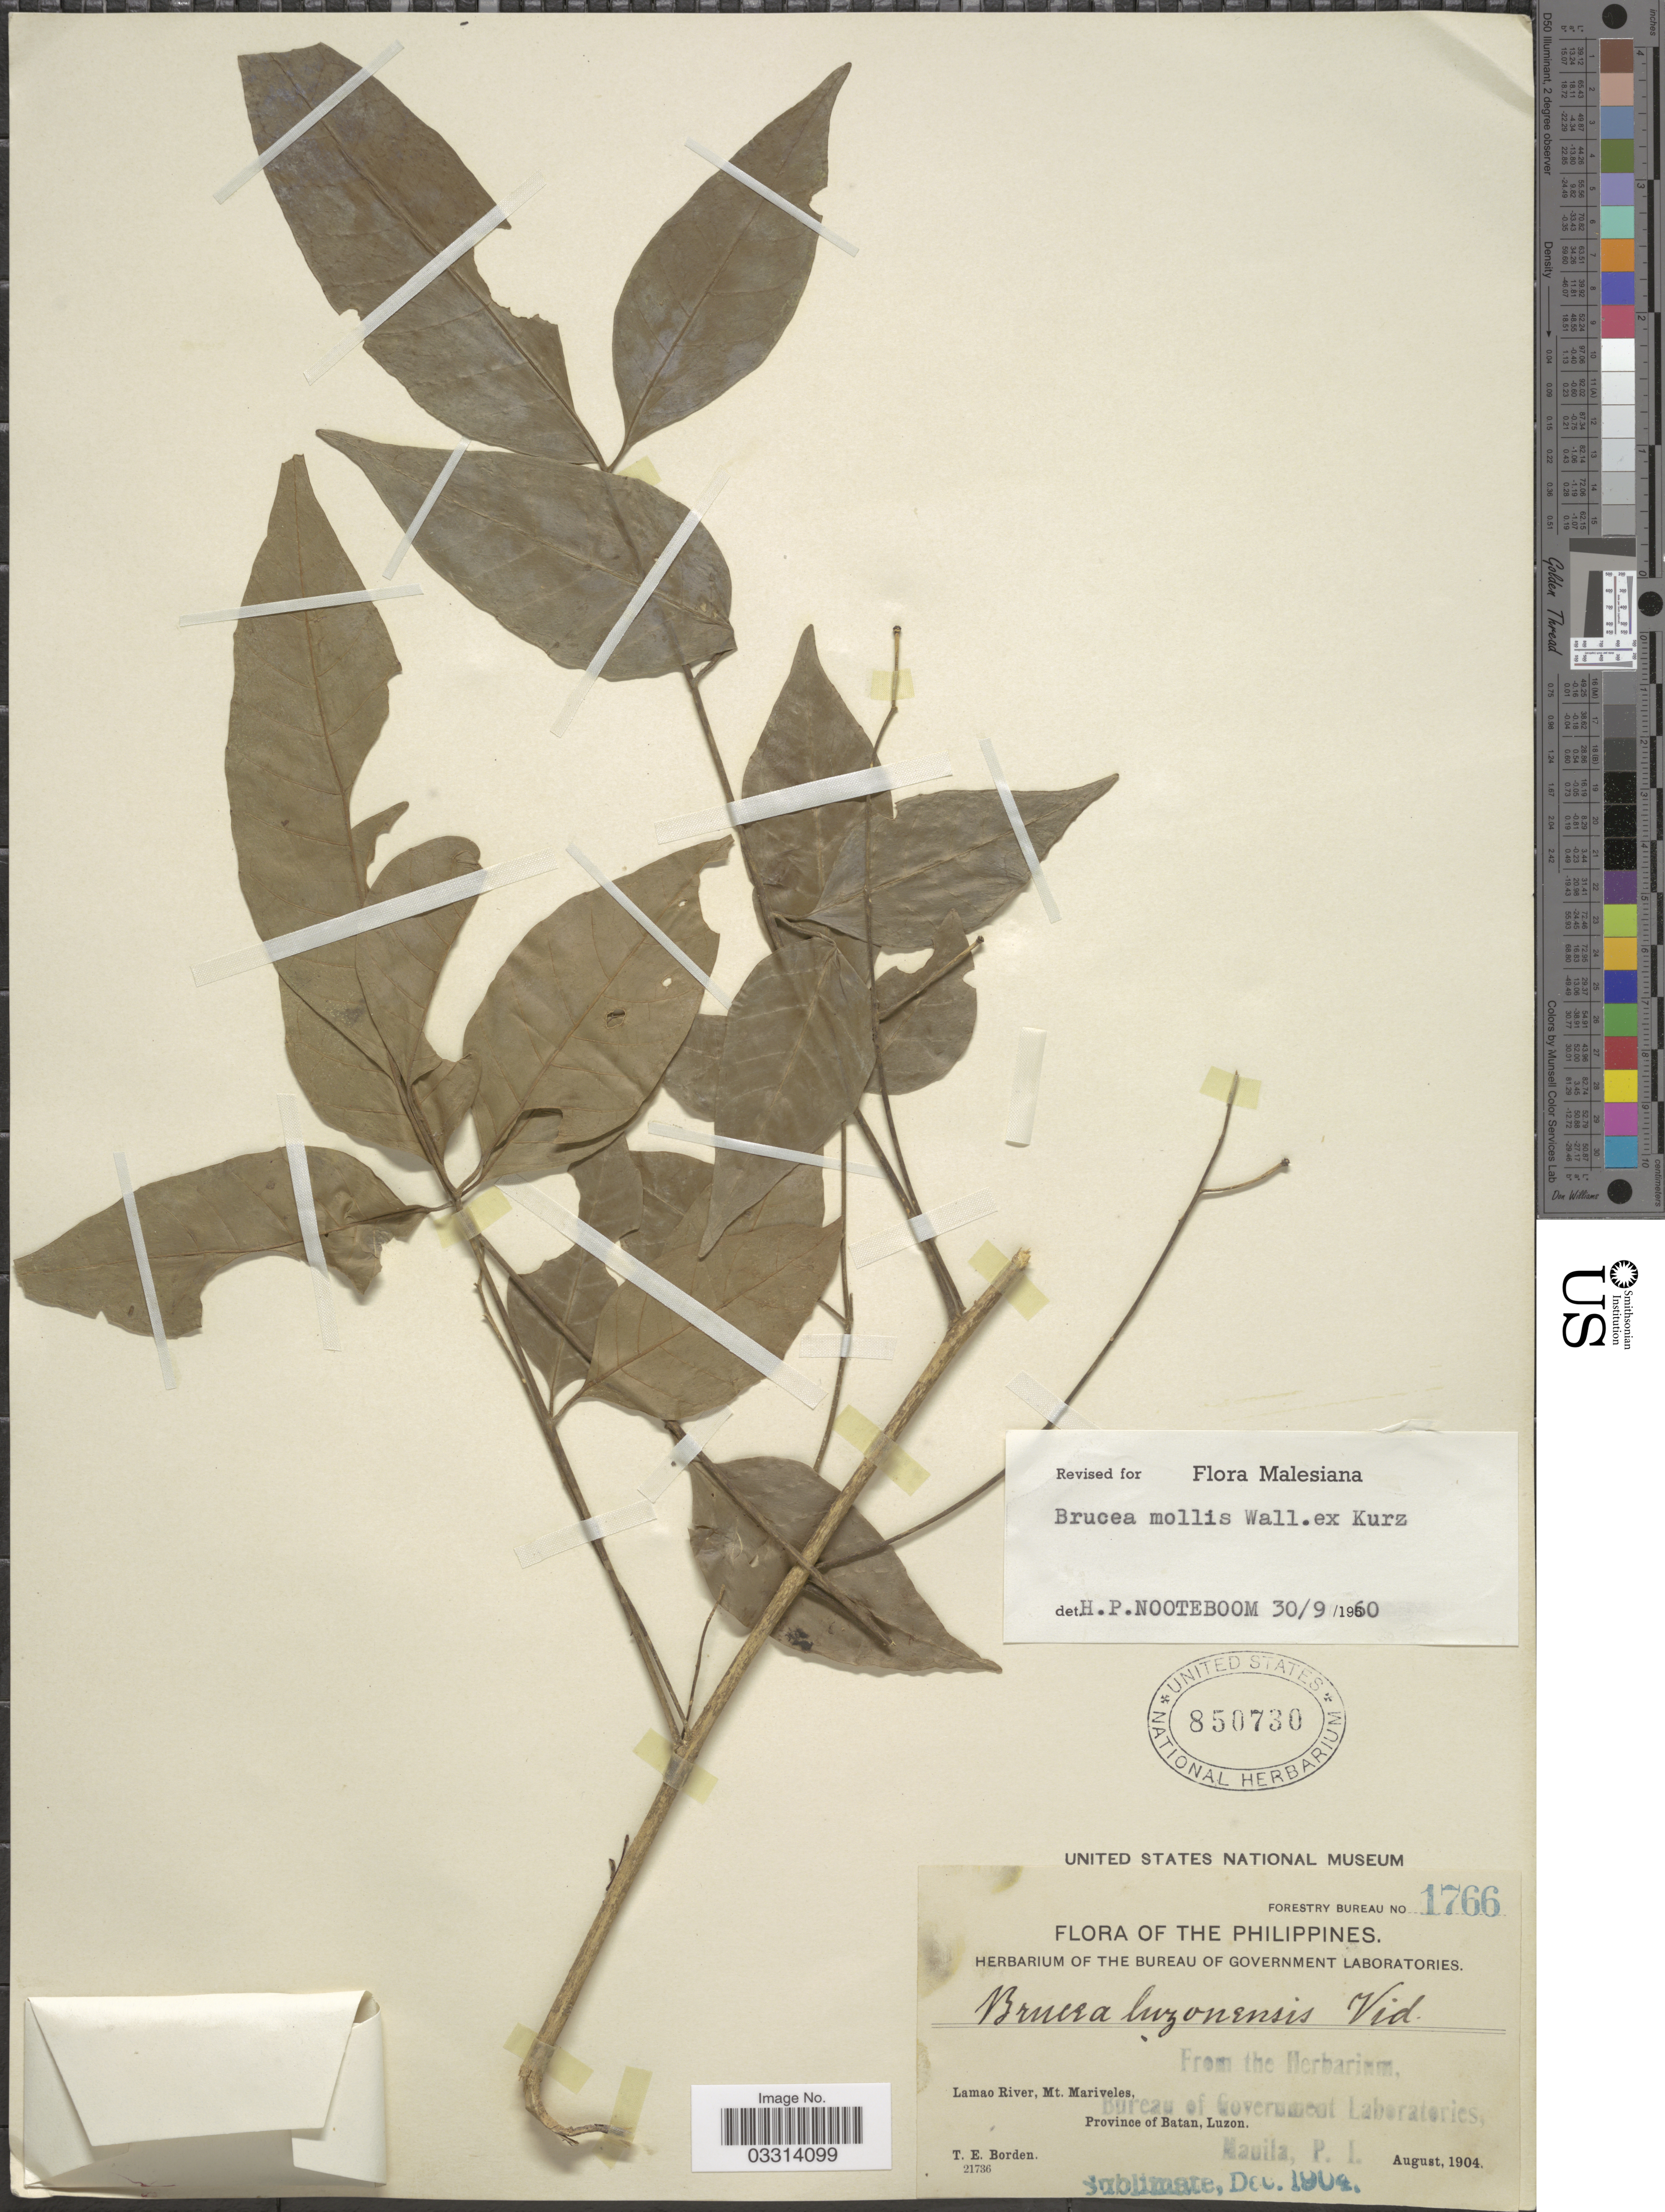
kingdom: Plantae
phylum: Tracheophyta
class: Magnoliopsida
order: Sapindales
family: Simaroubaceae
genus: Brucea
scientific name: Brucea mollis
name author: Wall. ex Kurz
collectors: T. E. Borden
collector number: Forestry Bureau 1766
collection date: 1904-08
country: Philippines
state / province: Cagayan Valley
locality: Lamao River, Mt. Mariveles, Province of Batan, Luzon.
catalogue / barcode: US 850730